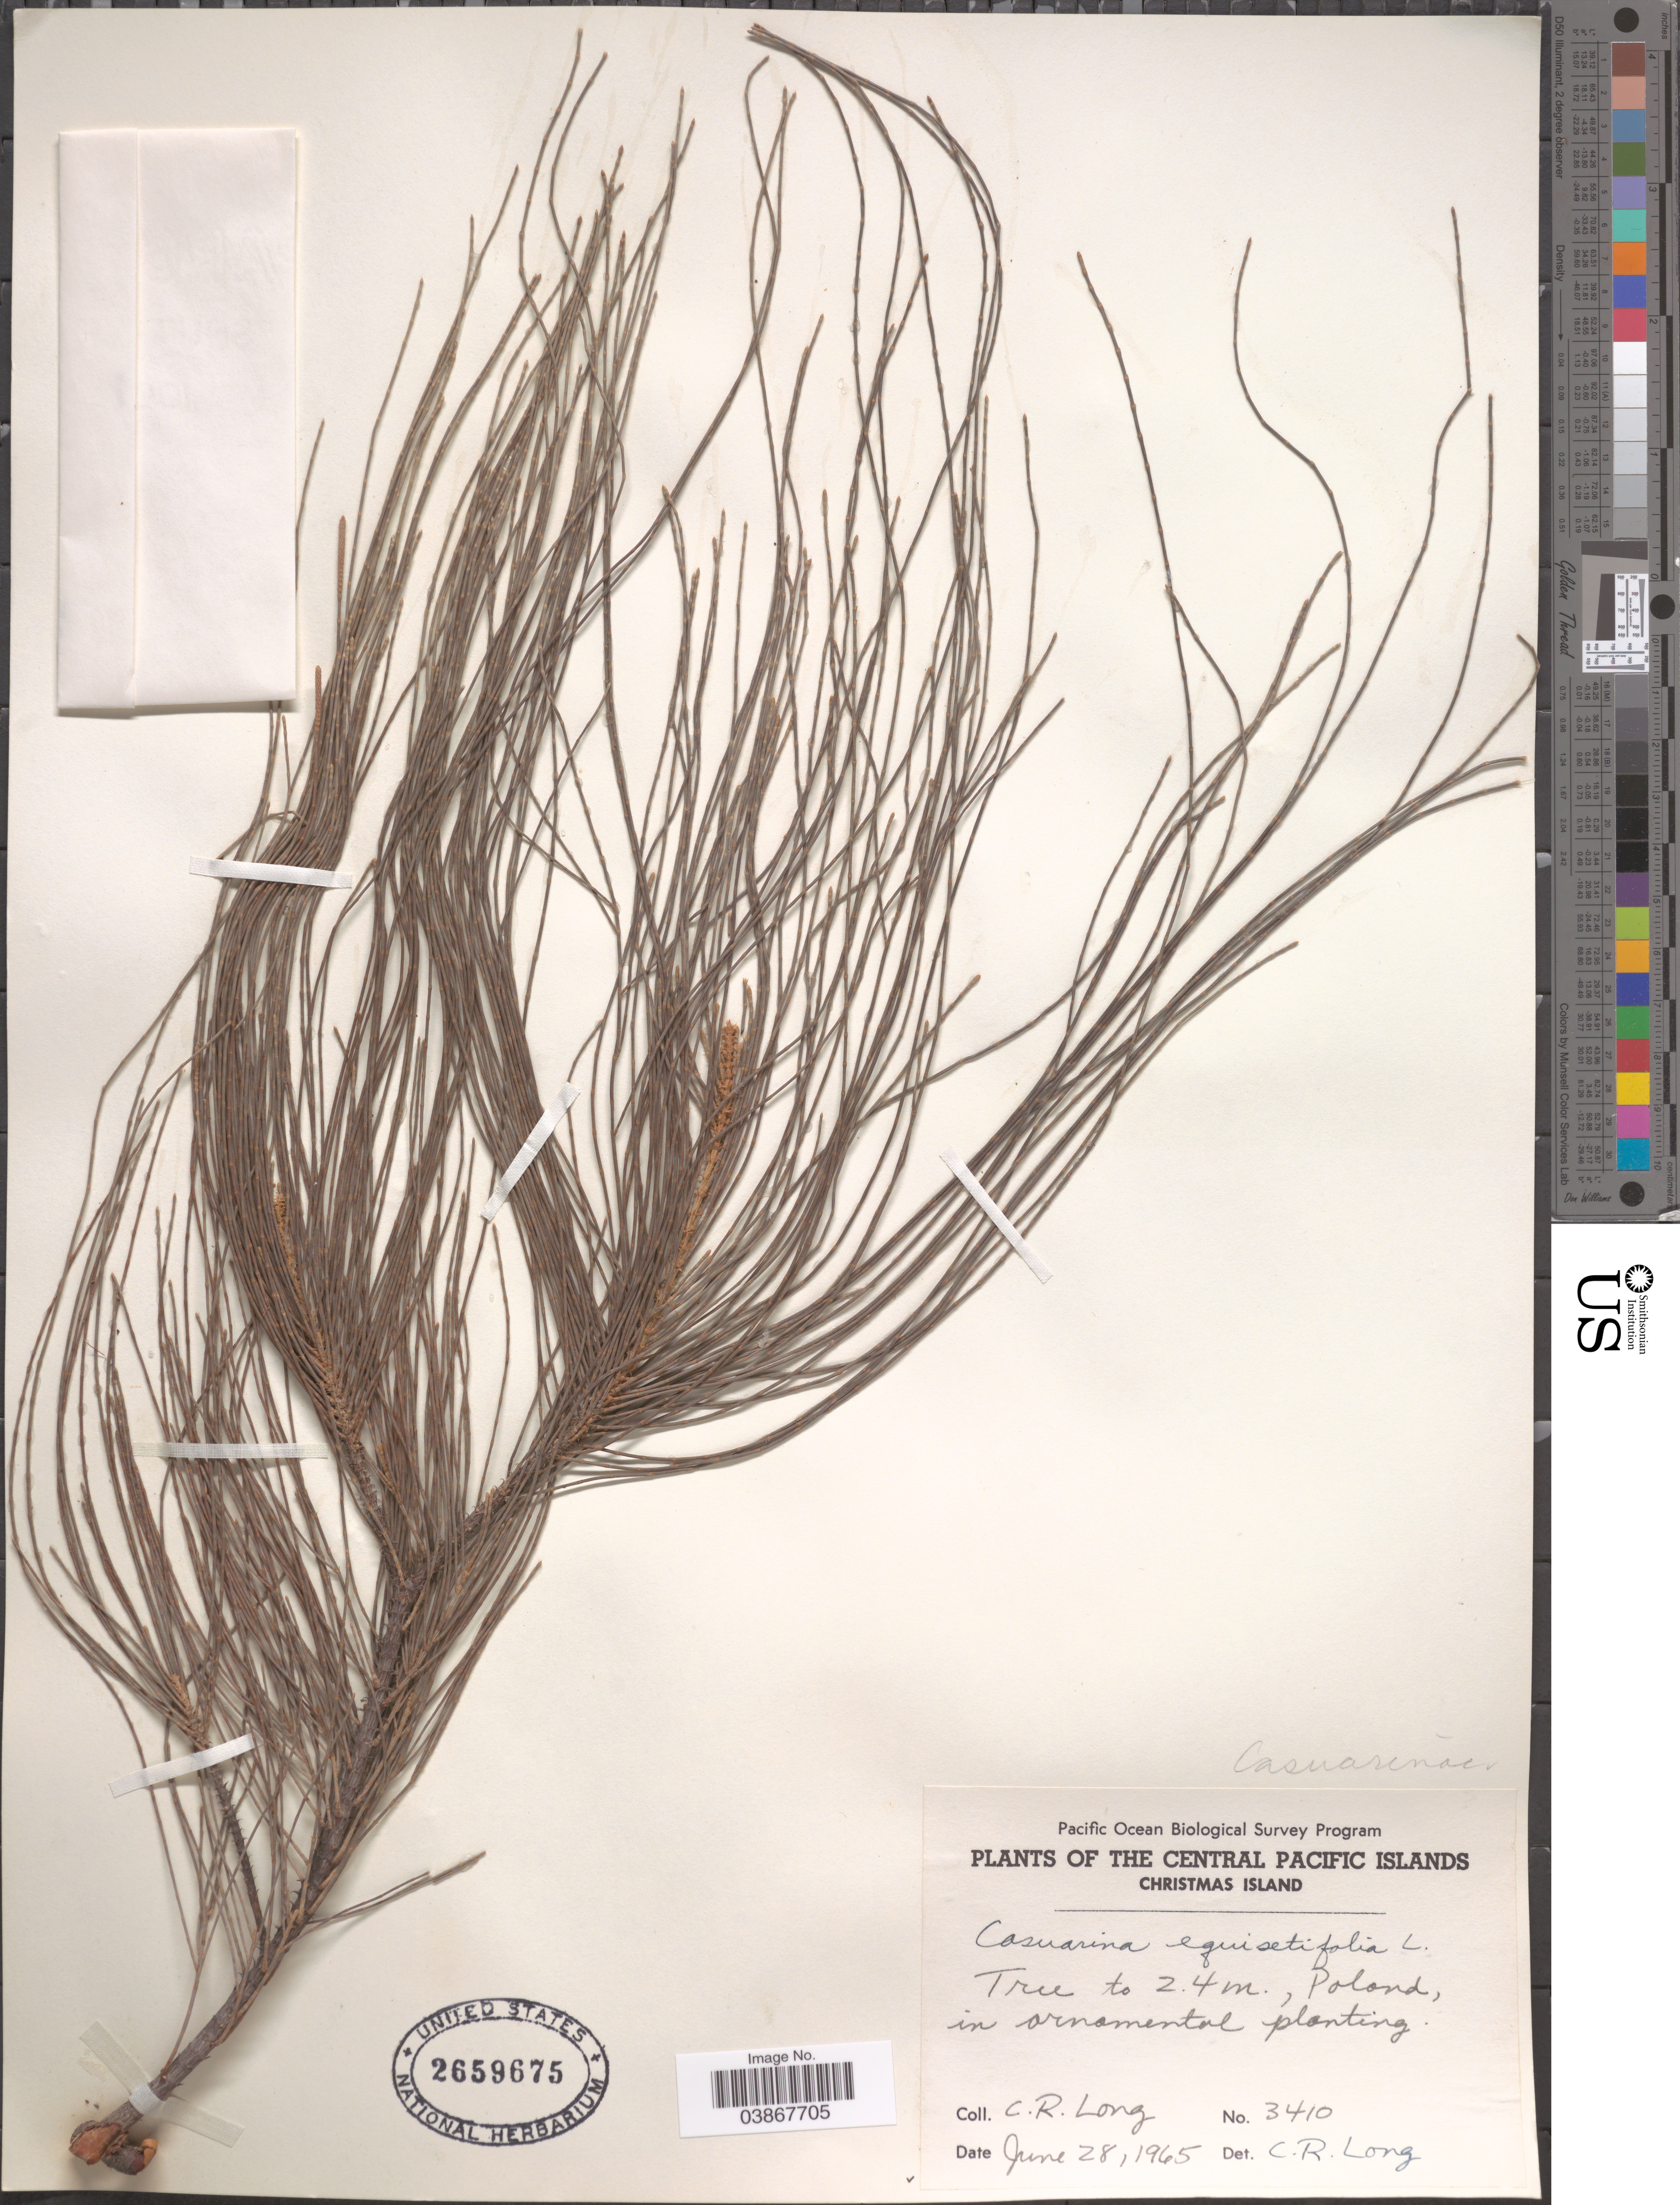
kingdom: Plantae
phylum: Tracheophyta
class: Magnoliopsida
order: Fagales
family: Casuarinaceae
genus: Casuarina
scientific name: Casuarina equisetifolia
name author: L.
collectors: C. R. Long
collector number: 3410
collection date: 1965-06-28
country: Kiribati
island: Kiritimati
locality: Central Pacific Islands. Christmas Island. Polond, in ornamental planting.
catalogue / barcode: US 2659675